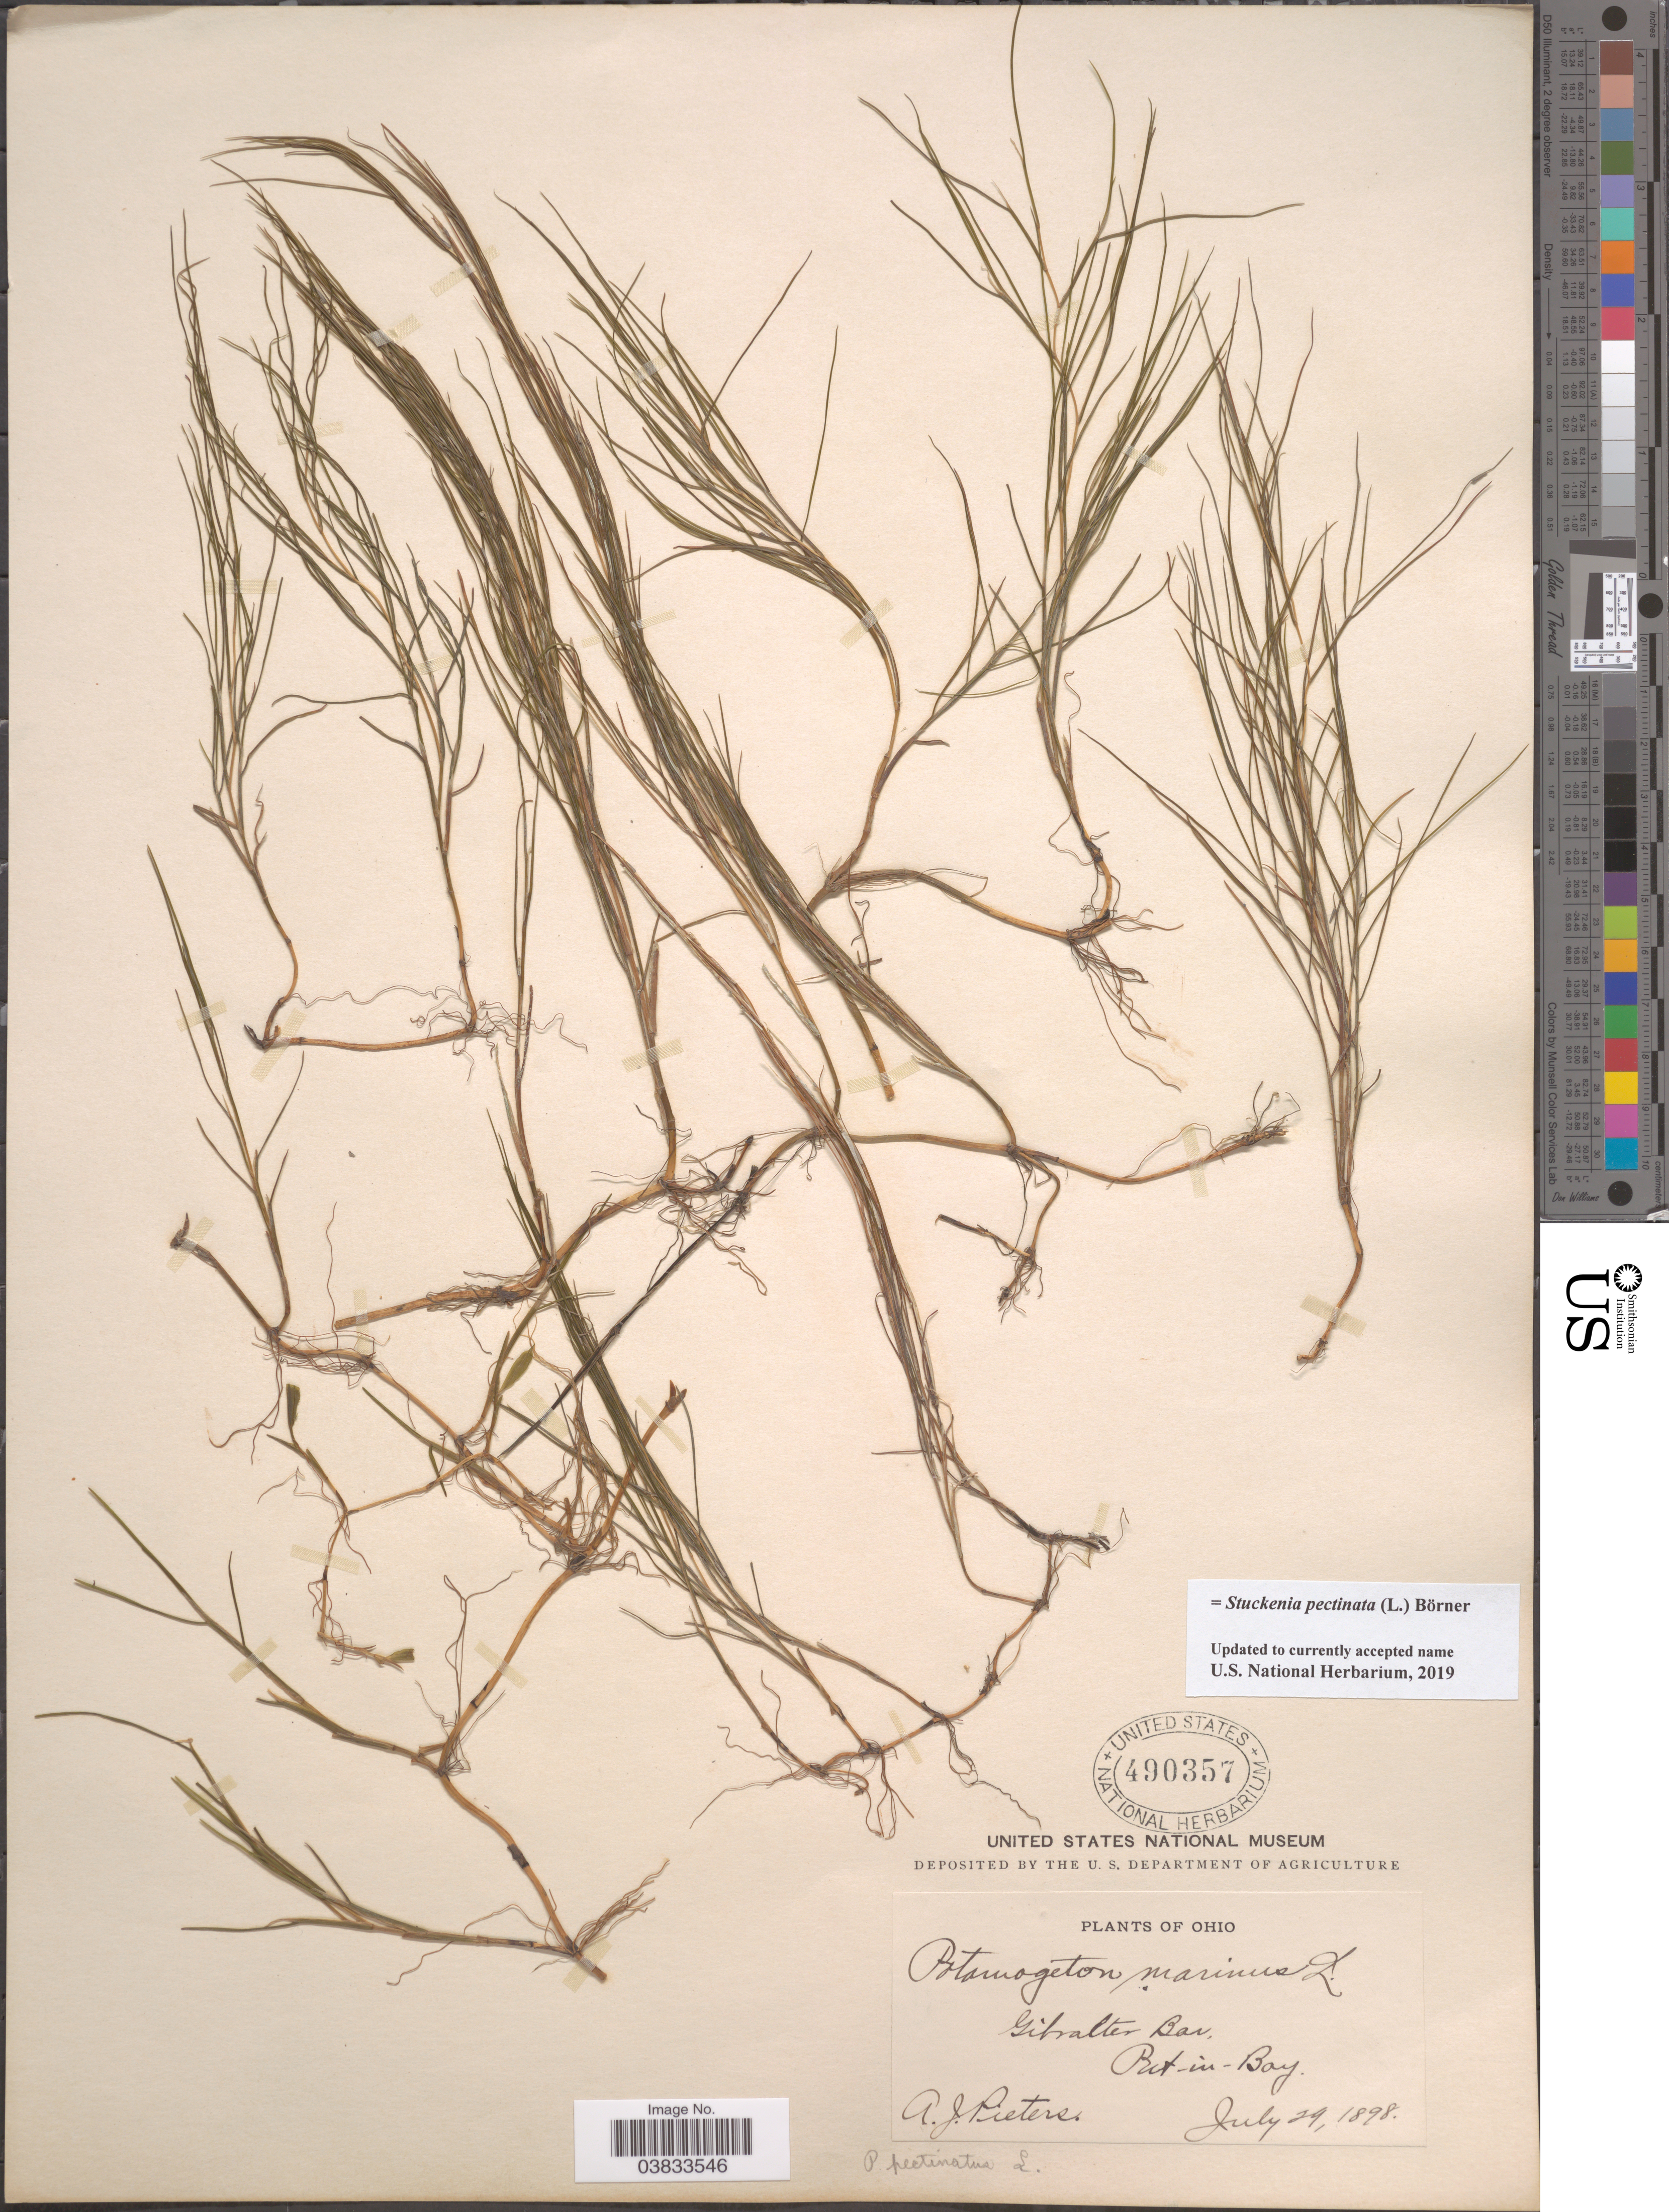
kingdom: Plantae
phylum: Tracheophyta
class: Liliopsida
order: Alismatales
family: Potamogetonaceae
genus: Stuckenia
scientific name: Stuckenia pectinata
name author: (L.) Börner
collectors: A. Pieters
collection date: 1898-07-29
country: United States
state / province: Ohio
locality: Gibraltar Bar. Put-in-Bay.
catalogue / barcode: US 490357